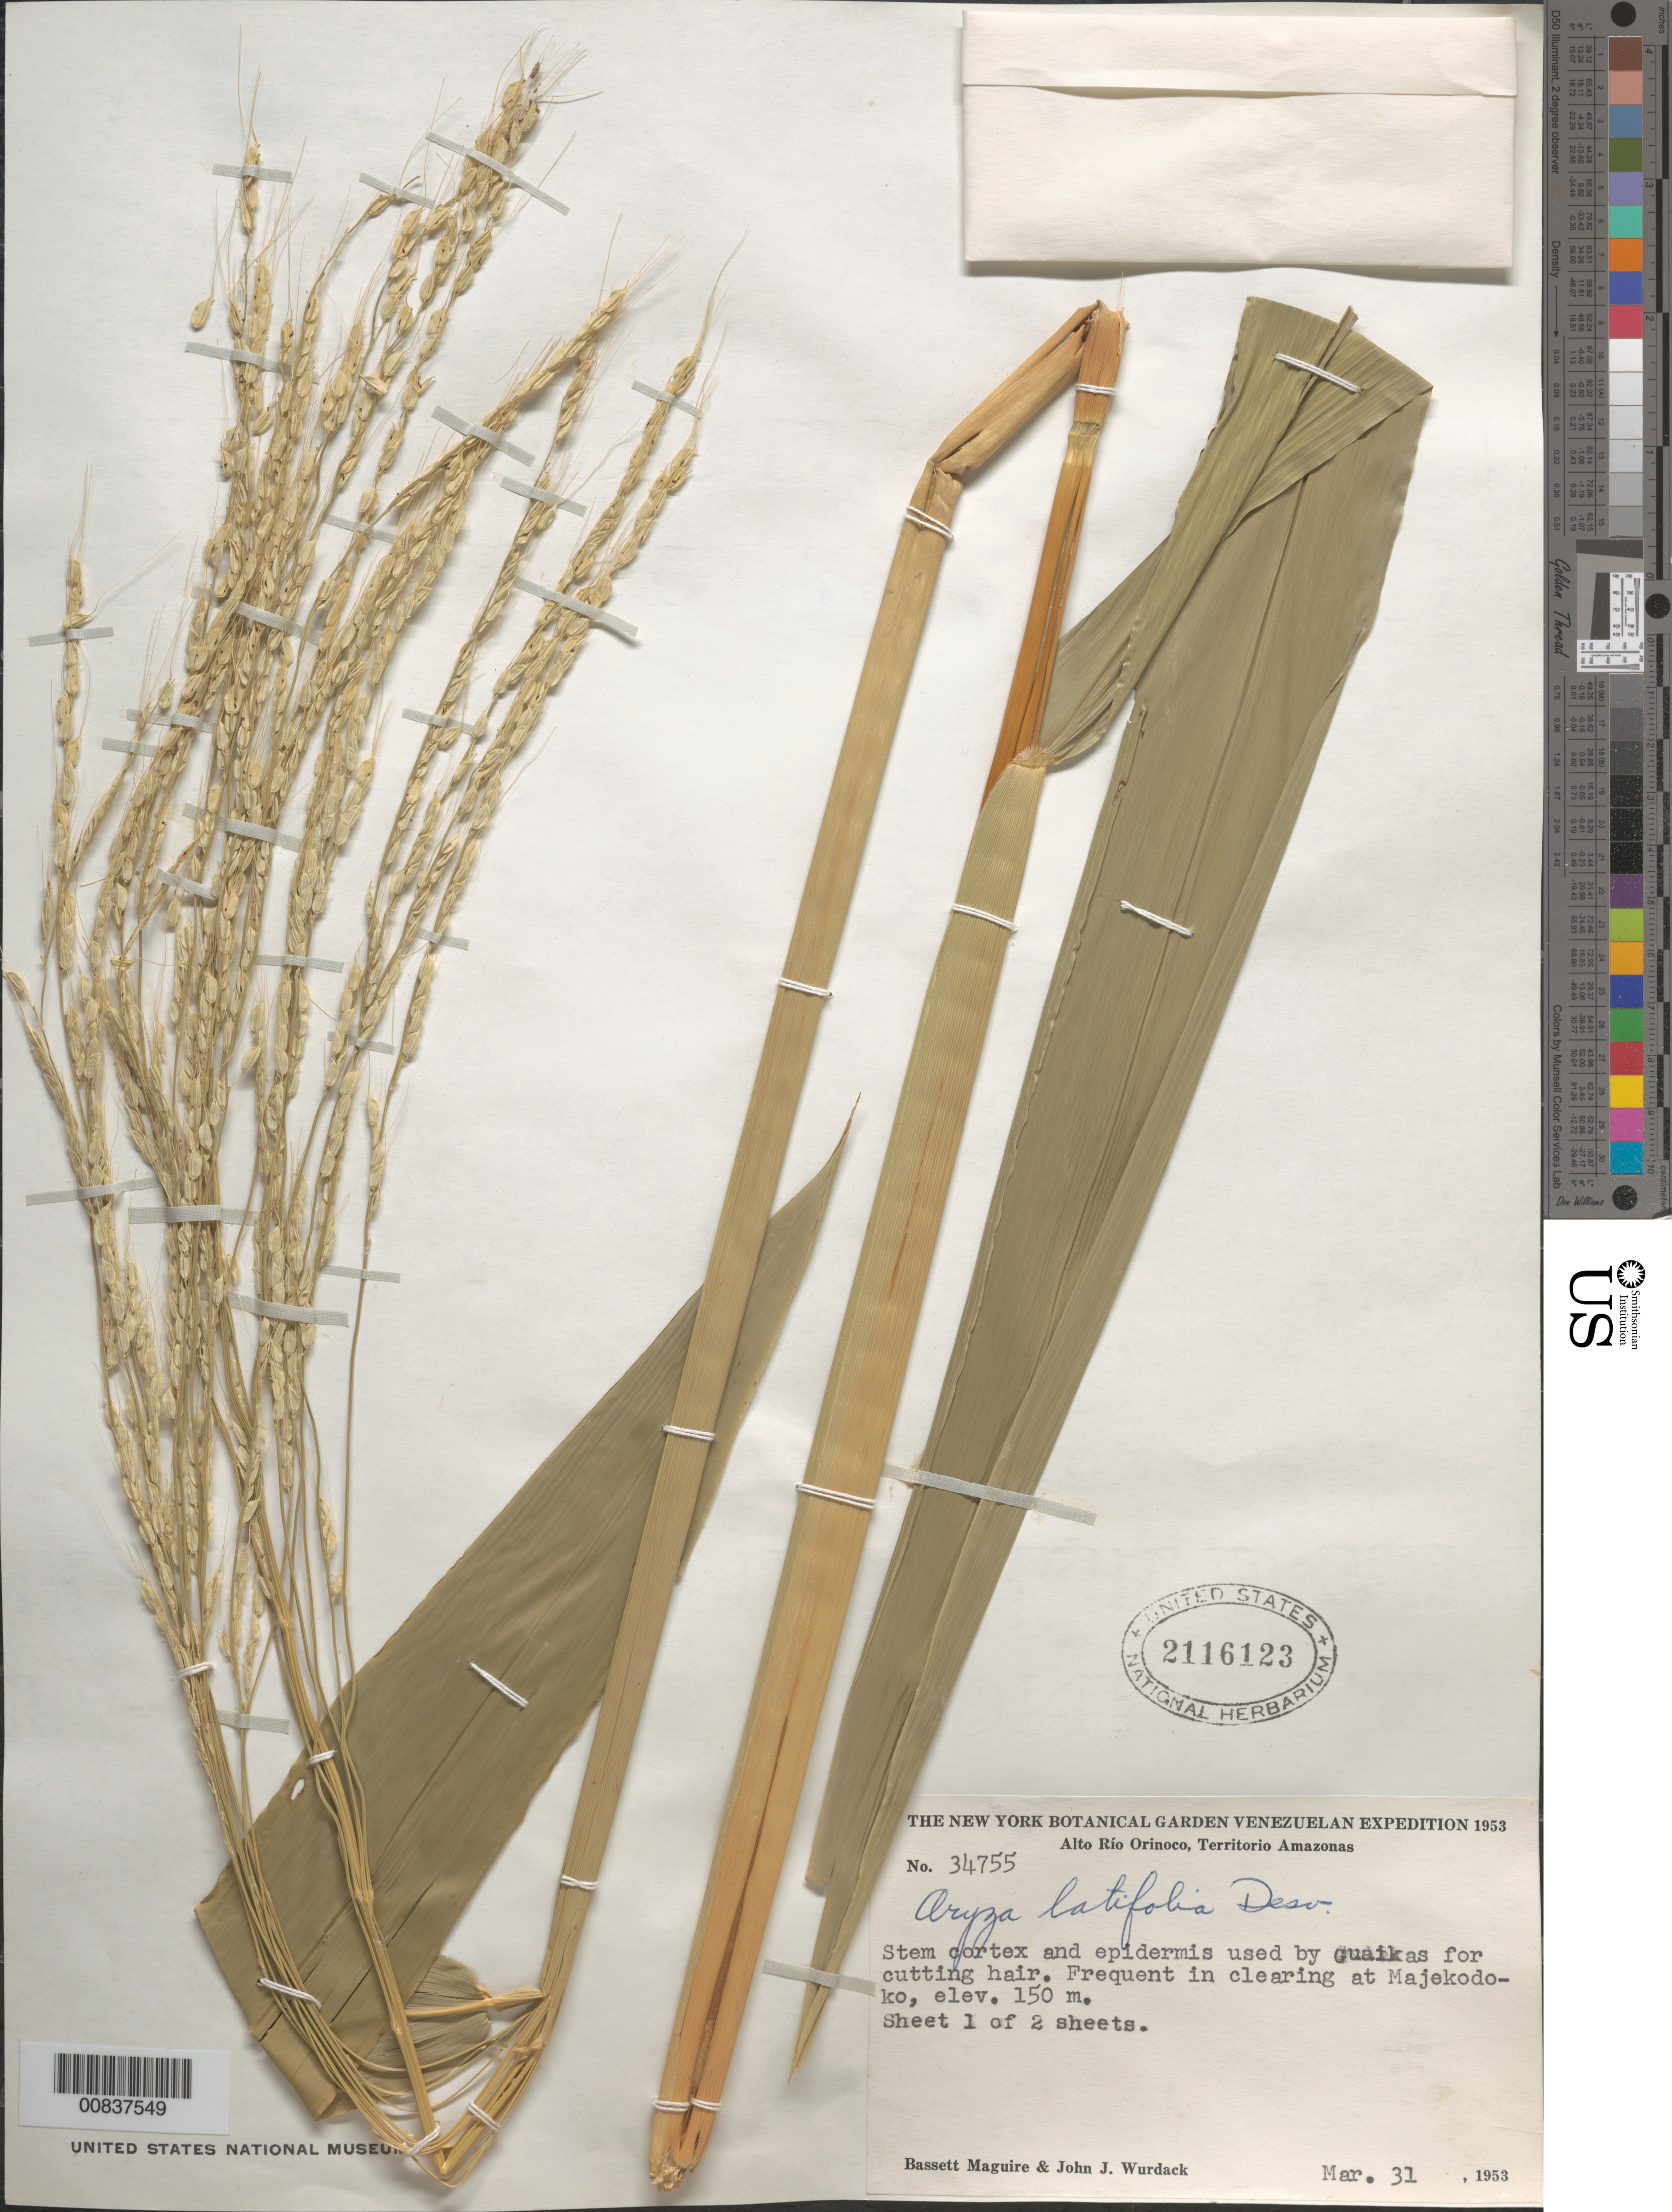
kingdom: Plantae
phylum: Tracheophyta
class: Liliopsida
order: Poales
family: Poaceae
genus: Oryza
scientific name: Oryza latifolia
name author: Desv.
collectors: B. Maguire & J. J. Wurdack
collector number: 34755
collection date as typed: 31-Mar-53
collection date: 1953-03-31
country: Venezuela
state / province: Amazonas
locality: Alto Río Orinoco, Majekodoko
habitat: Clearing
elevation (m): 150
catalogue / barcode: US 2116123